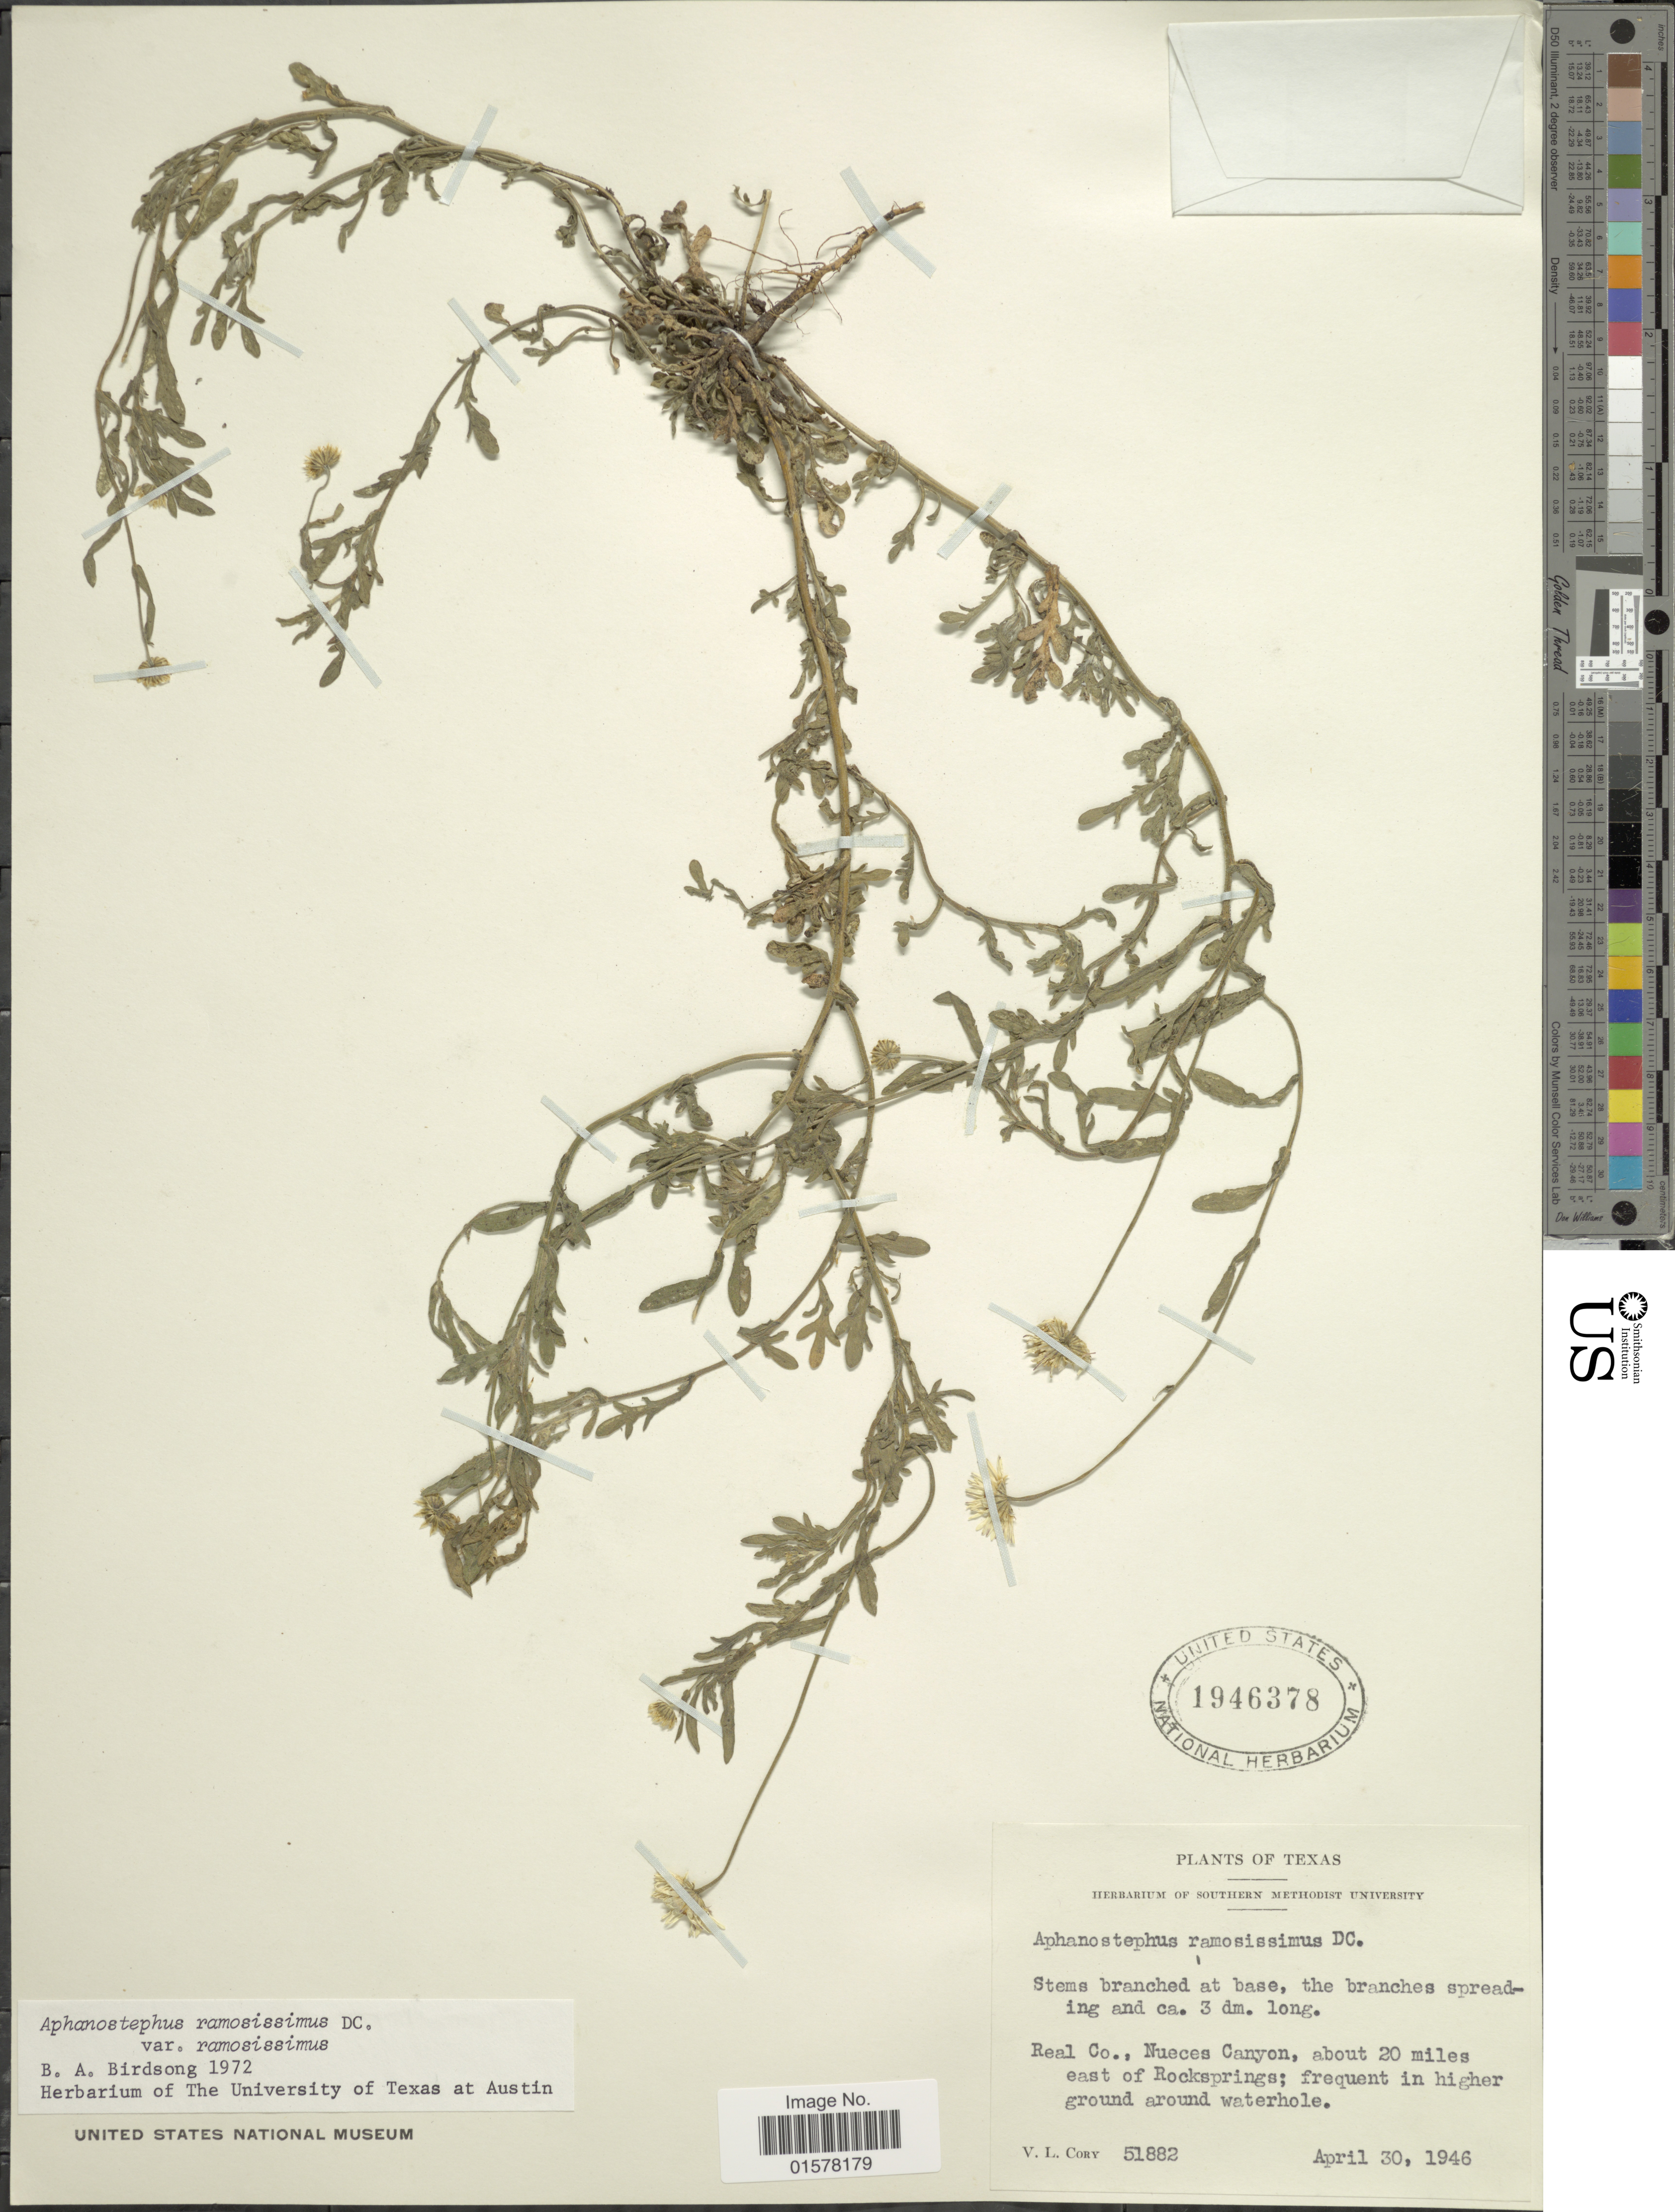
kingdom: Plantae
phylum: Tracheophyta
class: Magnoliopsida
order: Asterales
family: Asteraceae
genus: Aphanostephus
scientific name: Aphanostephus ramosissimus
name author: DC.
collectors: V. Cory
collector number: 51882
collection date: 1946-04-30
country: United States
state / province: Texas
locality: Real Co., Nueces Canyon, about 20 miles east of Rocksprings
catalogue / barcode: US 1946378